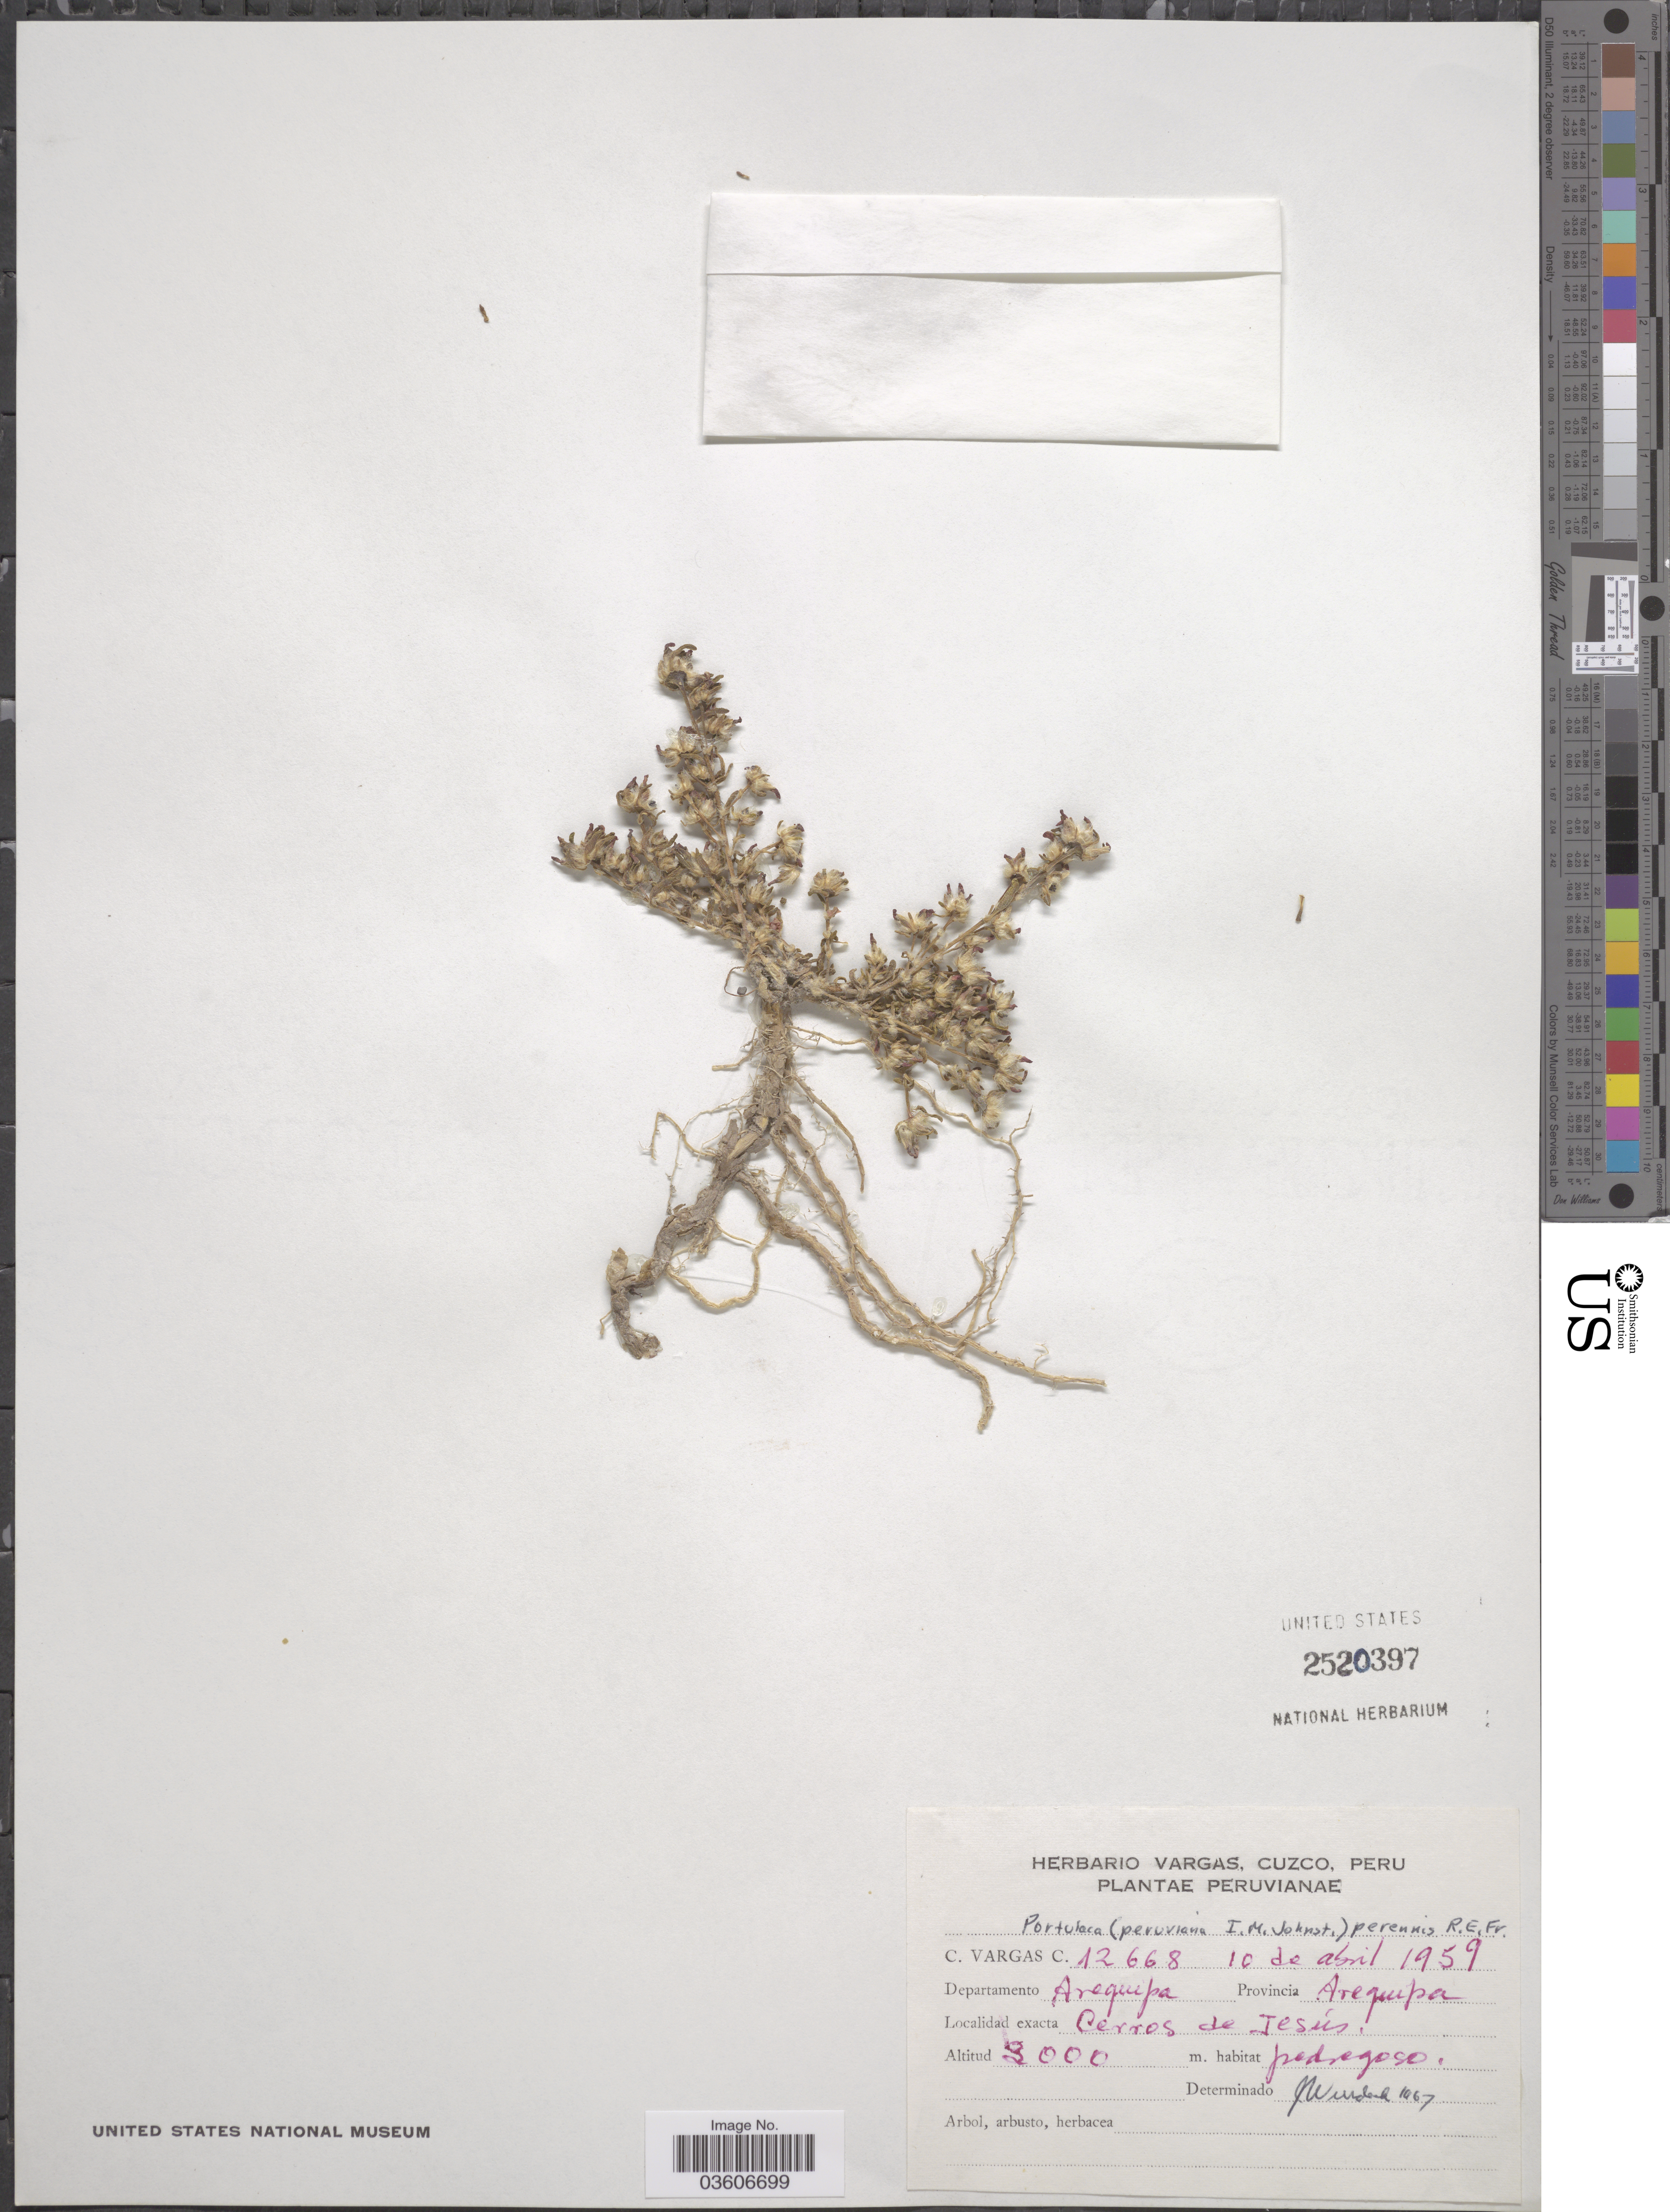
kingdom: Plantae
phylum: Tracheophyta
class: Magnoliopsida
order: Caryophyllales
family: Portulacaceae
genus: Portulaca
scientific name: Portulaca perennis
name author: R.E. Fr.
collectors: C. Vargas Calderón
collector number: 12668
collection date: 1959-04-10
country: Peru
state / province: Arequipa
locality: Departamento Arequipa. Provincia Arequipa. Cerros de Jesús.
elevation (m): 3000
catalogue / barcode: US 2520397